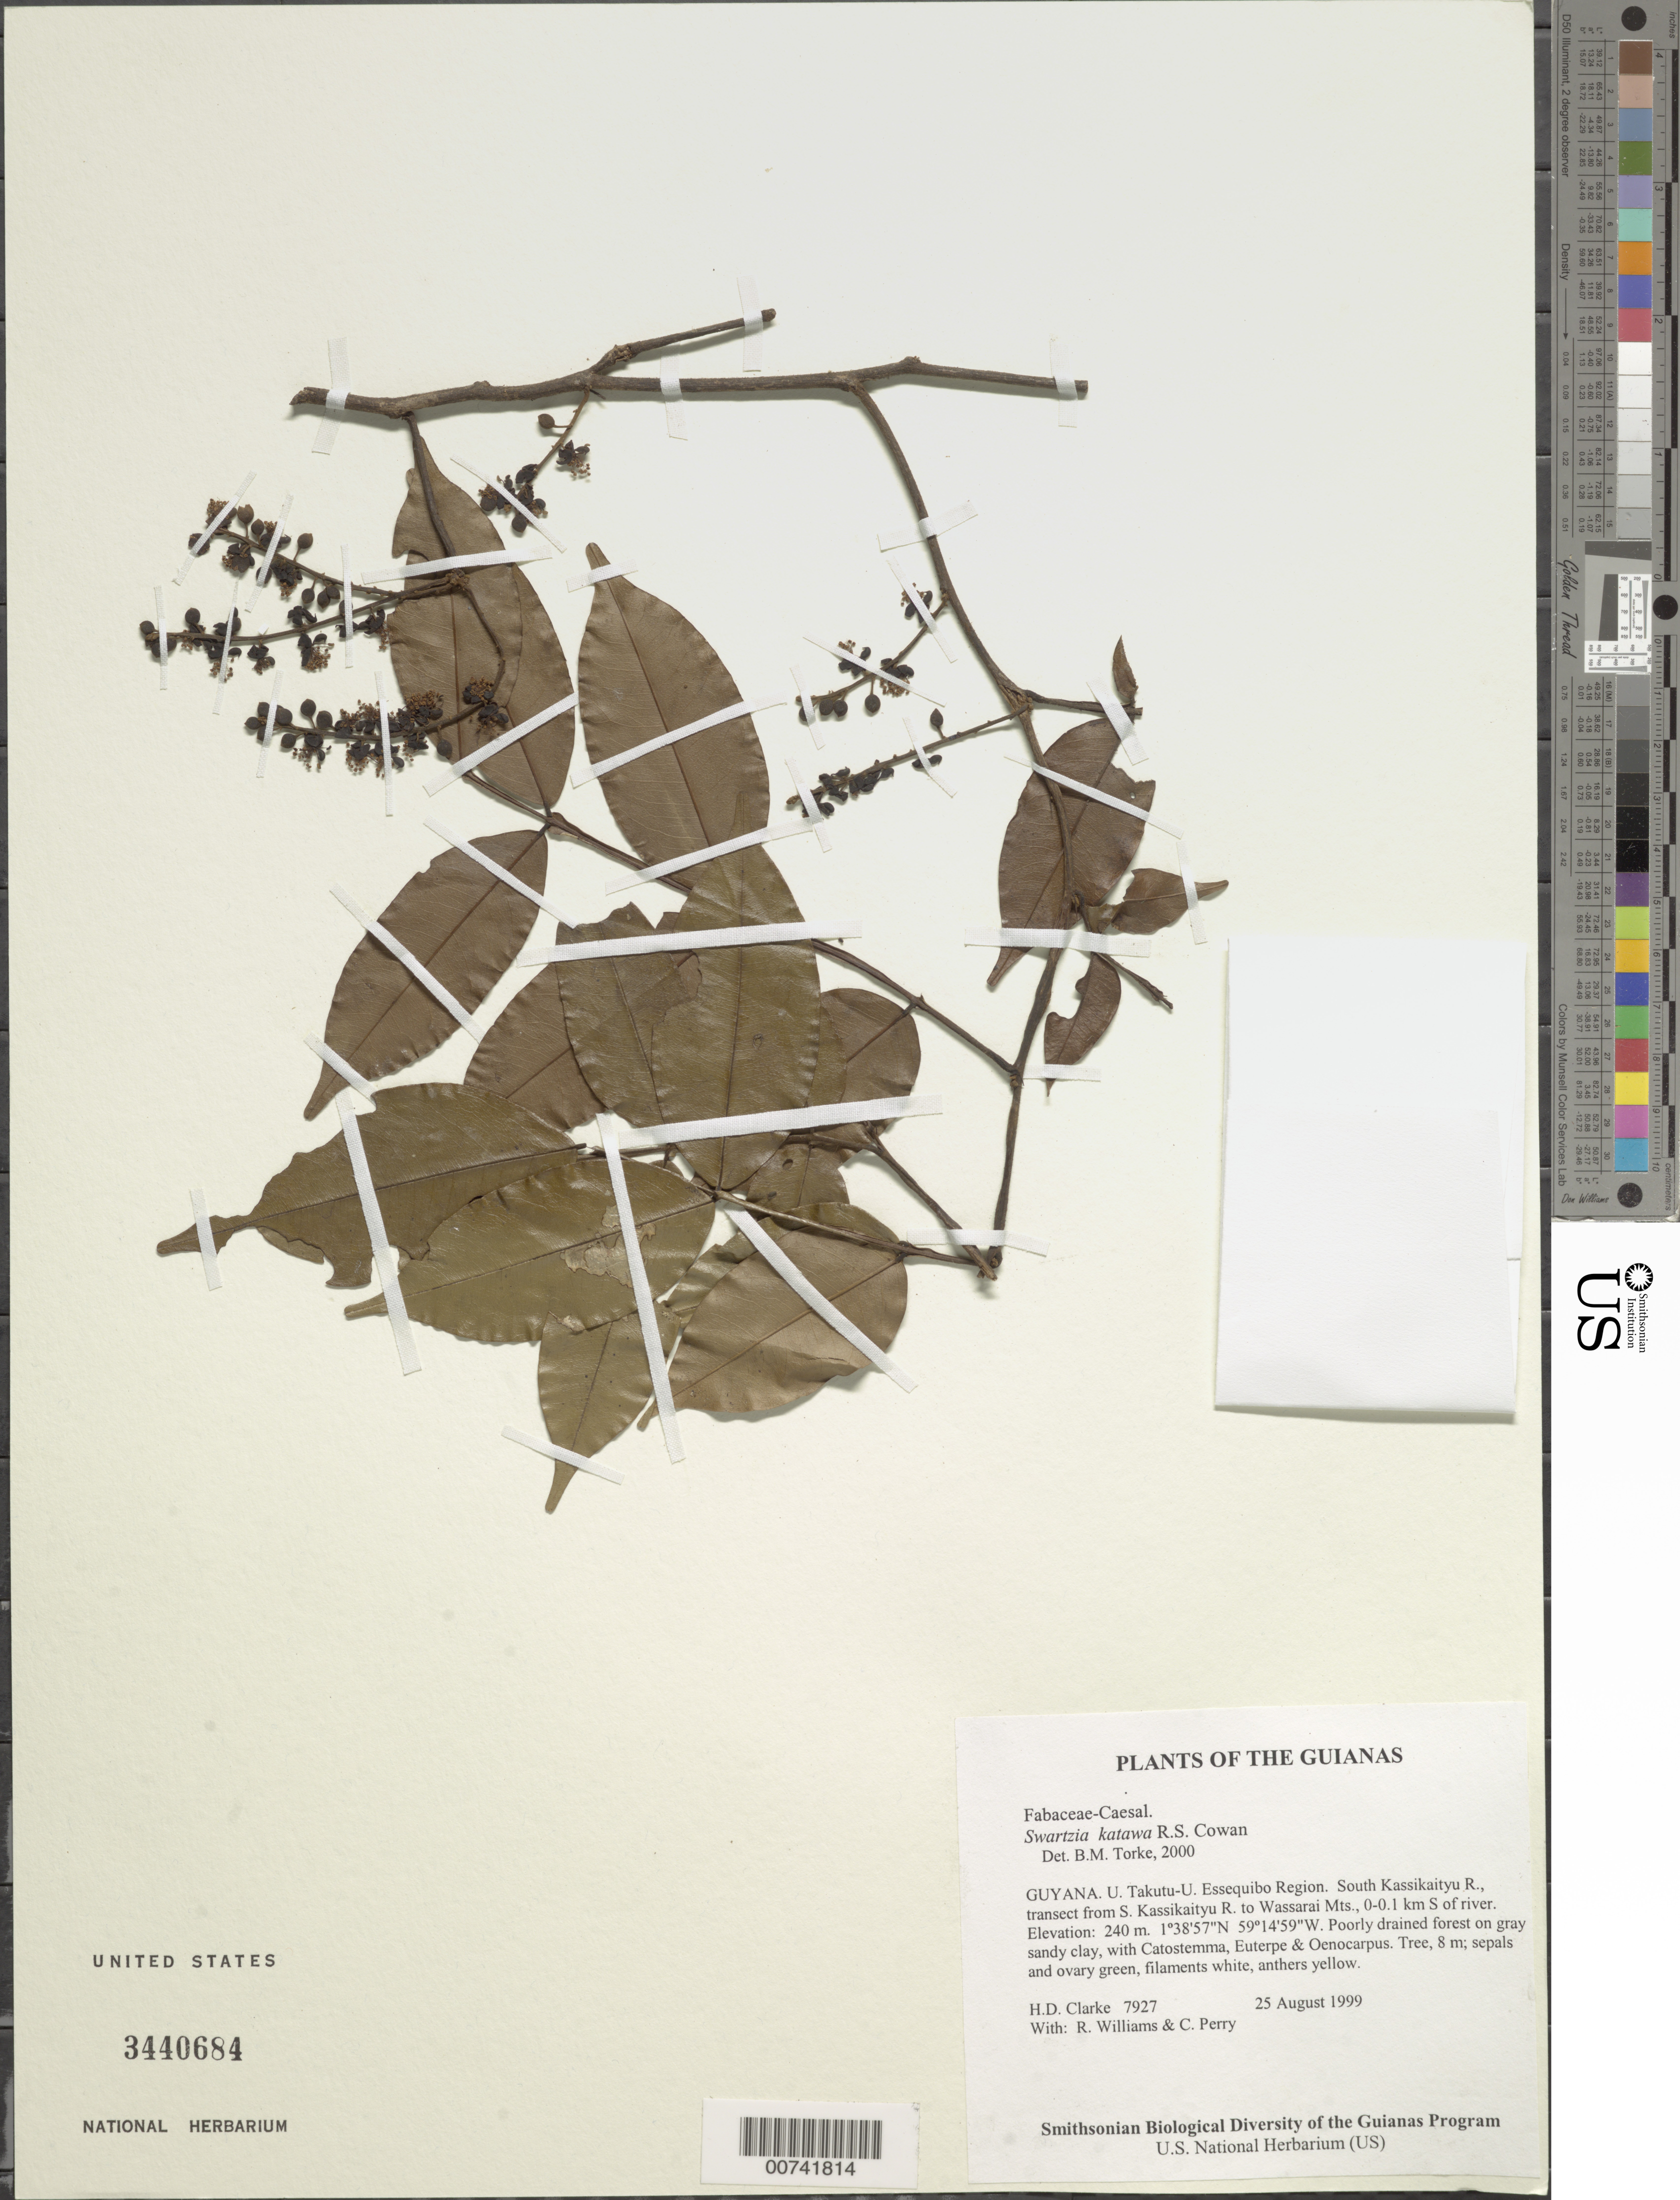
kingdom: Plantae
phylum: Tracheophyta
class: Magnoliopsida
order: Fabales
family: Fabaceae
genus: Swartzia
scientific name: Swartzia katawa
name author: R.S. Cowan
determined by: Torke, B. M., (MO)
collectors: H. D. Clarke, R. Williams & C. Perry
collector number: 7927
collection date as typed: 25 August 1999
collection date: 1999-08-25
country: Guyana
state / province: U. Takutu-U. Essequibo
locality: South Kassikaityu R., transect from S. Kassikaityu R. to Wassarai Mts., 0-0.1 km S of river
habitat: Poorly drained forest on gray sandy clay, with Catostemma, Euterpe & Oenocarpus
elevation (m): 240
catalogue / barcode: US 3440684